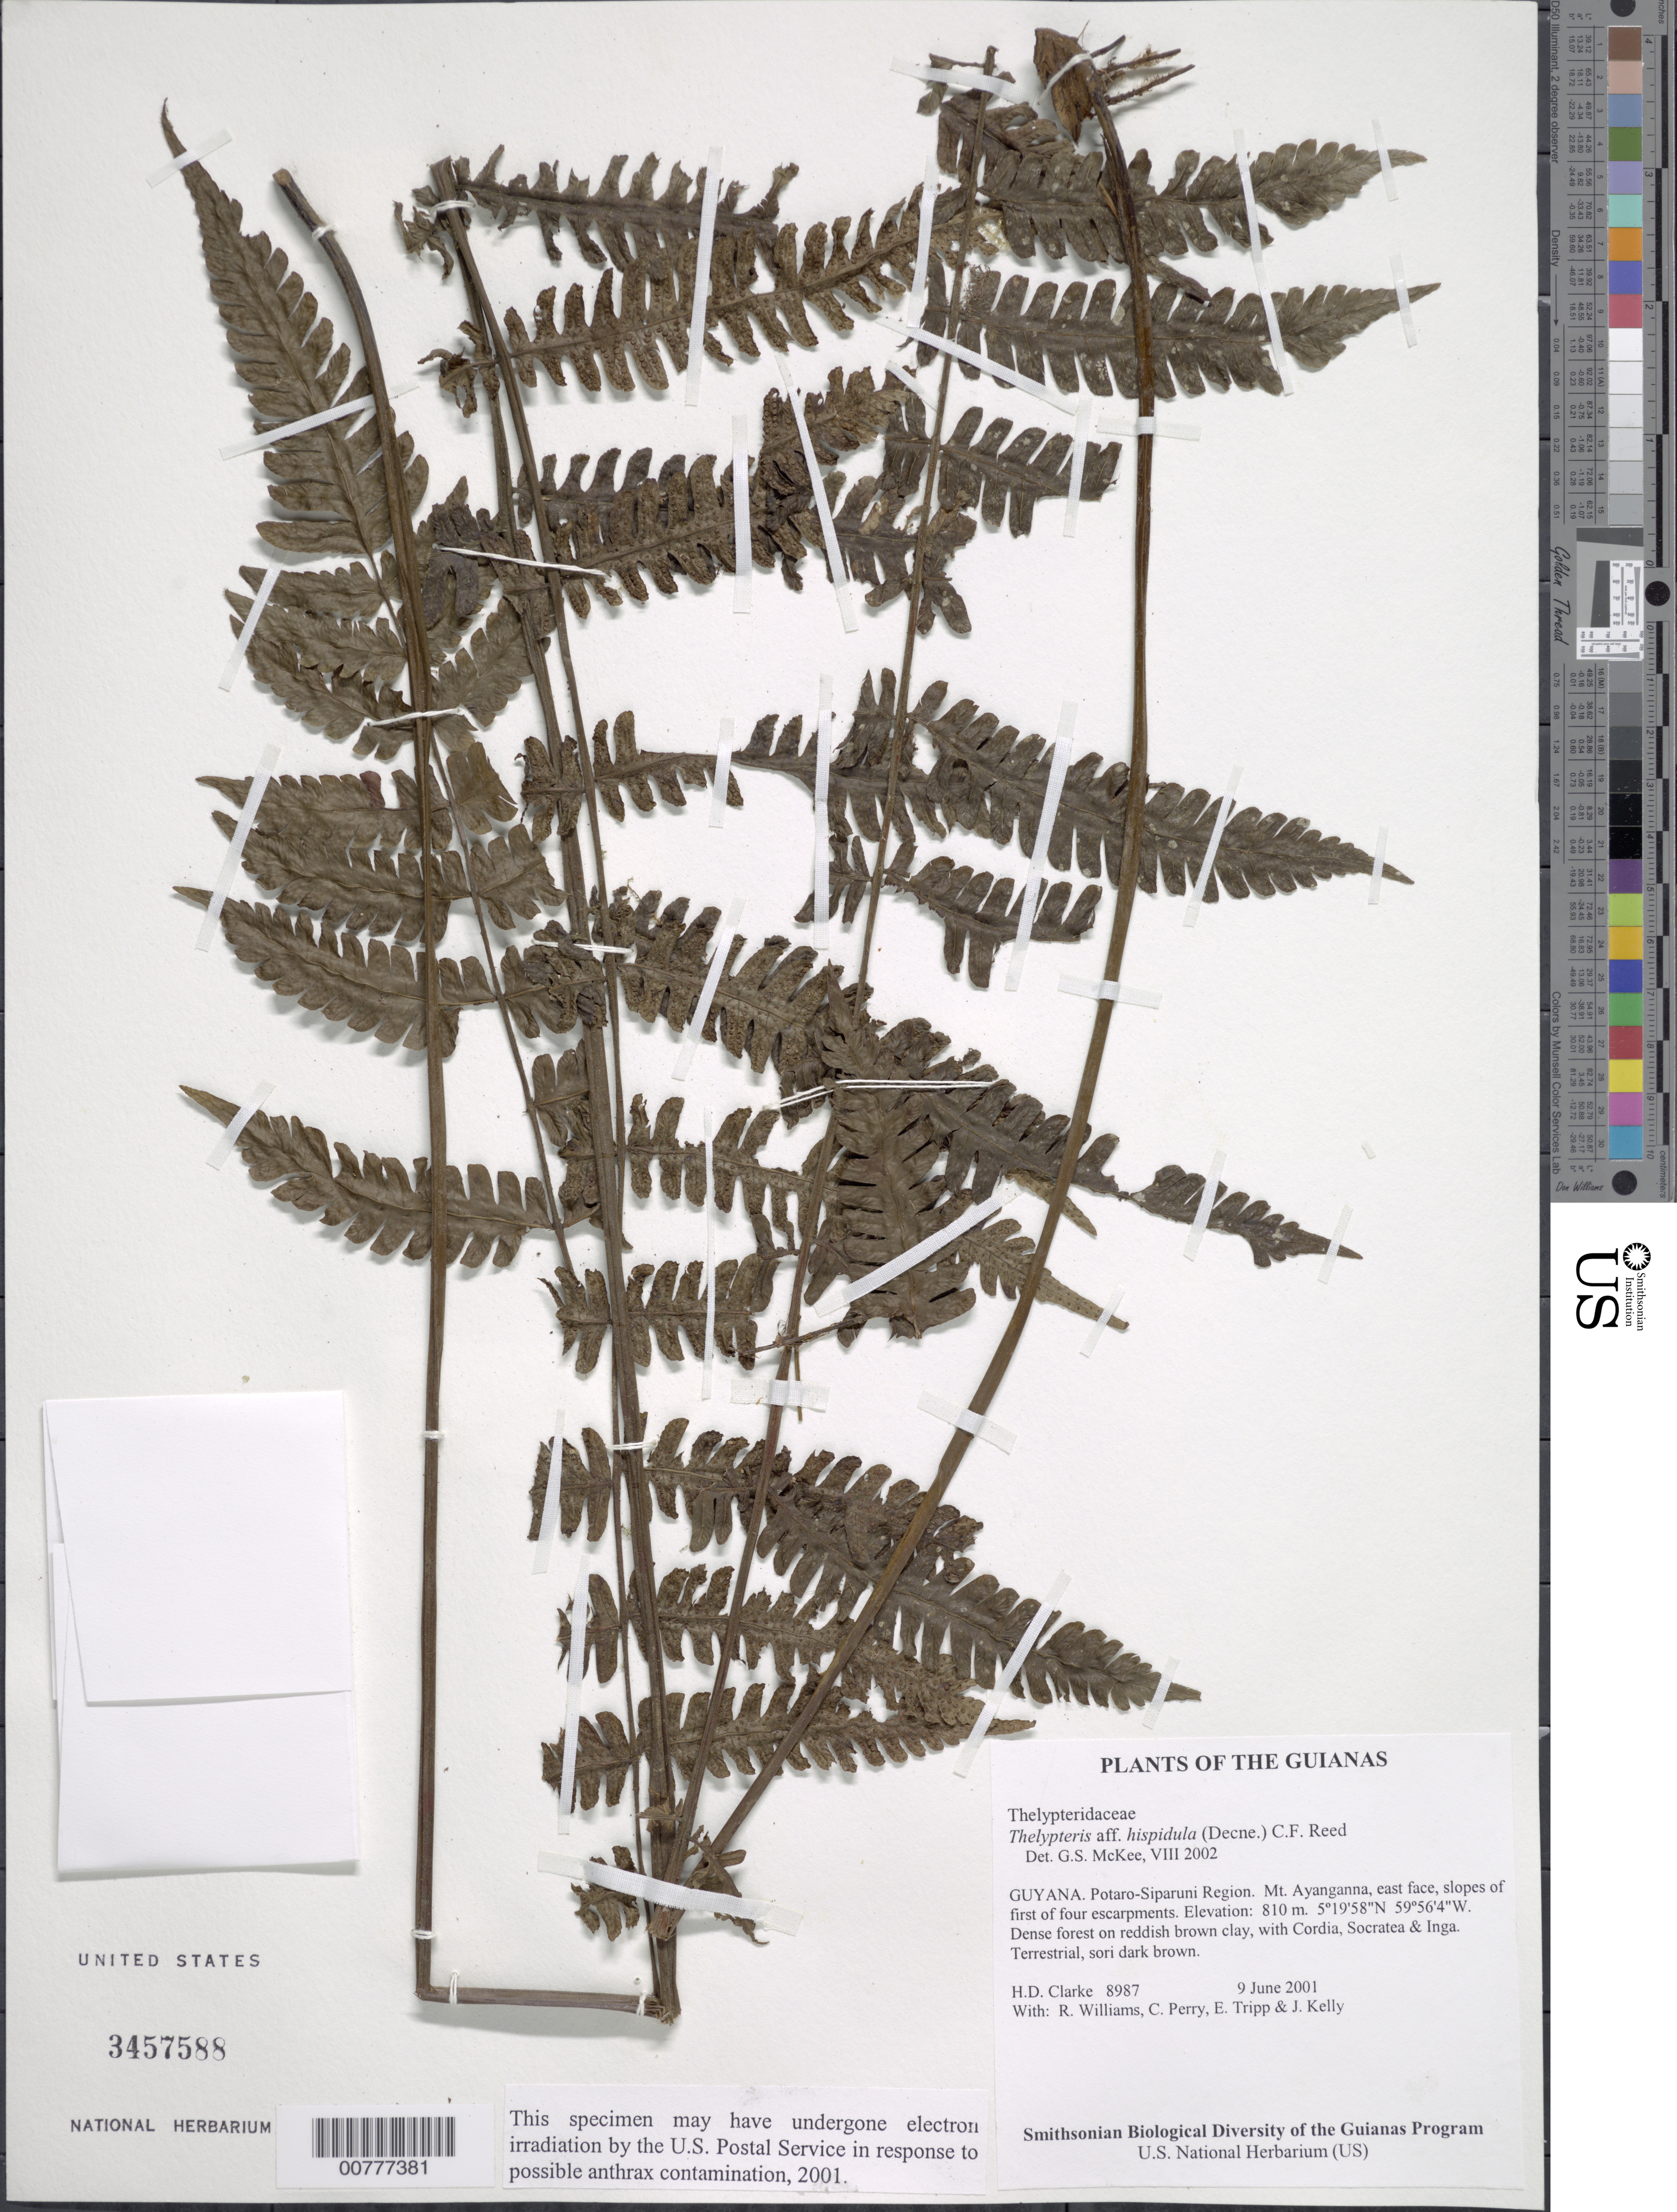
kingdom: Plantae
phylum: Tracheophyta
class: Polypodiopsida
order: Polypodiales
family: Thelypteridaceae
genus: Christella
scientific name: Christella hispidula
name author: (Decne.) Holttum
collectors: H. D. Clarke, R. Williams, C. Perry, E. Tripp & J. Kelly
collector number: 8987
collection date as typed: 9 June 2001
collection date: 2001-06-09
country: Guyana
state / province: Potaro-Siparuni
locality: Mt. Ayanganna, east face, slopes of first of four escarpments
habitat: Dense forest on reddish brown clay, with Cordia, Socratea & Inga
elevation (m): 810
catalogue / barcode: US 3457588